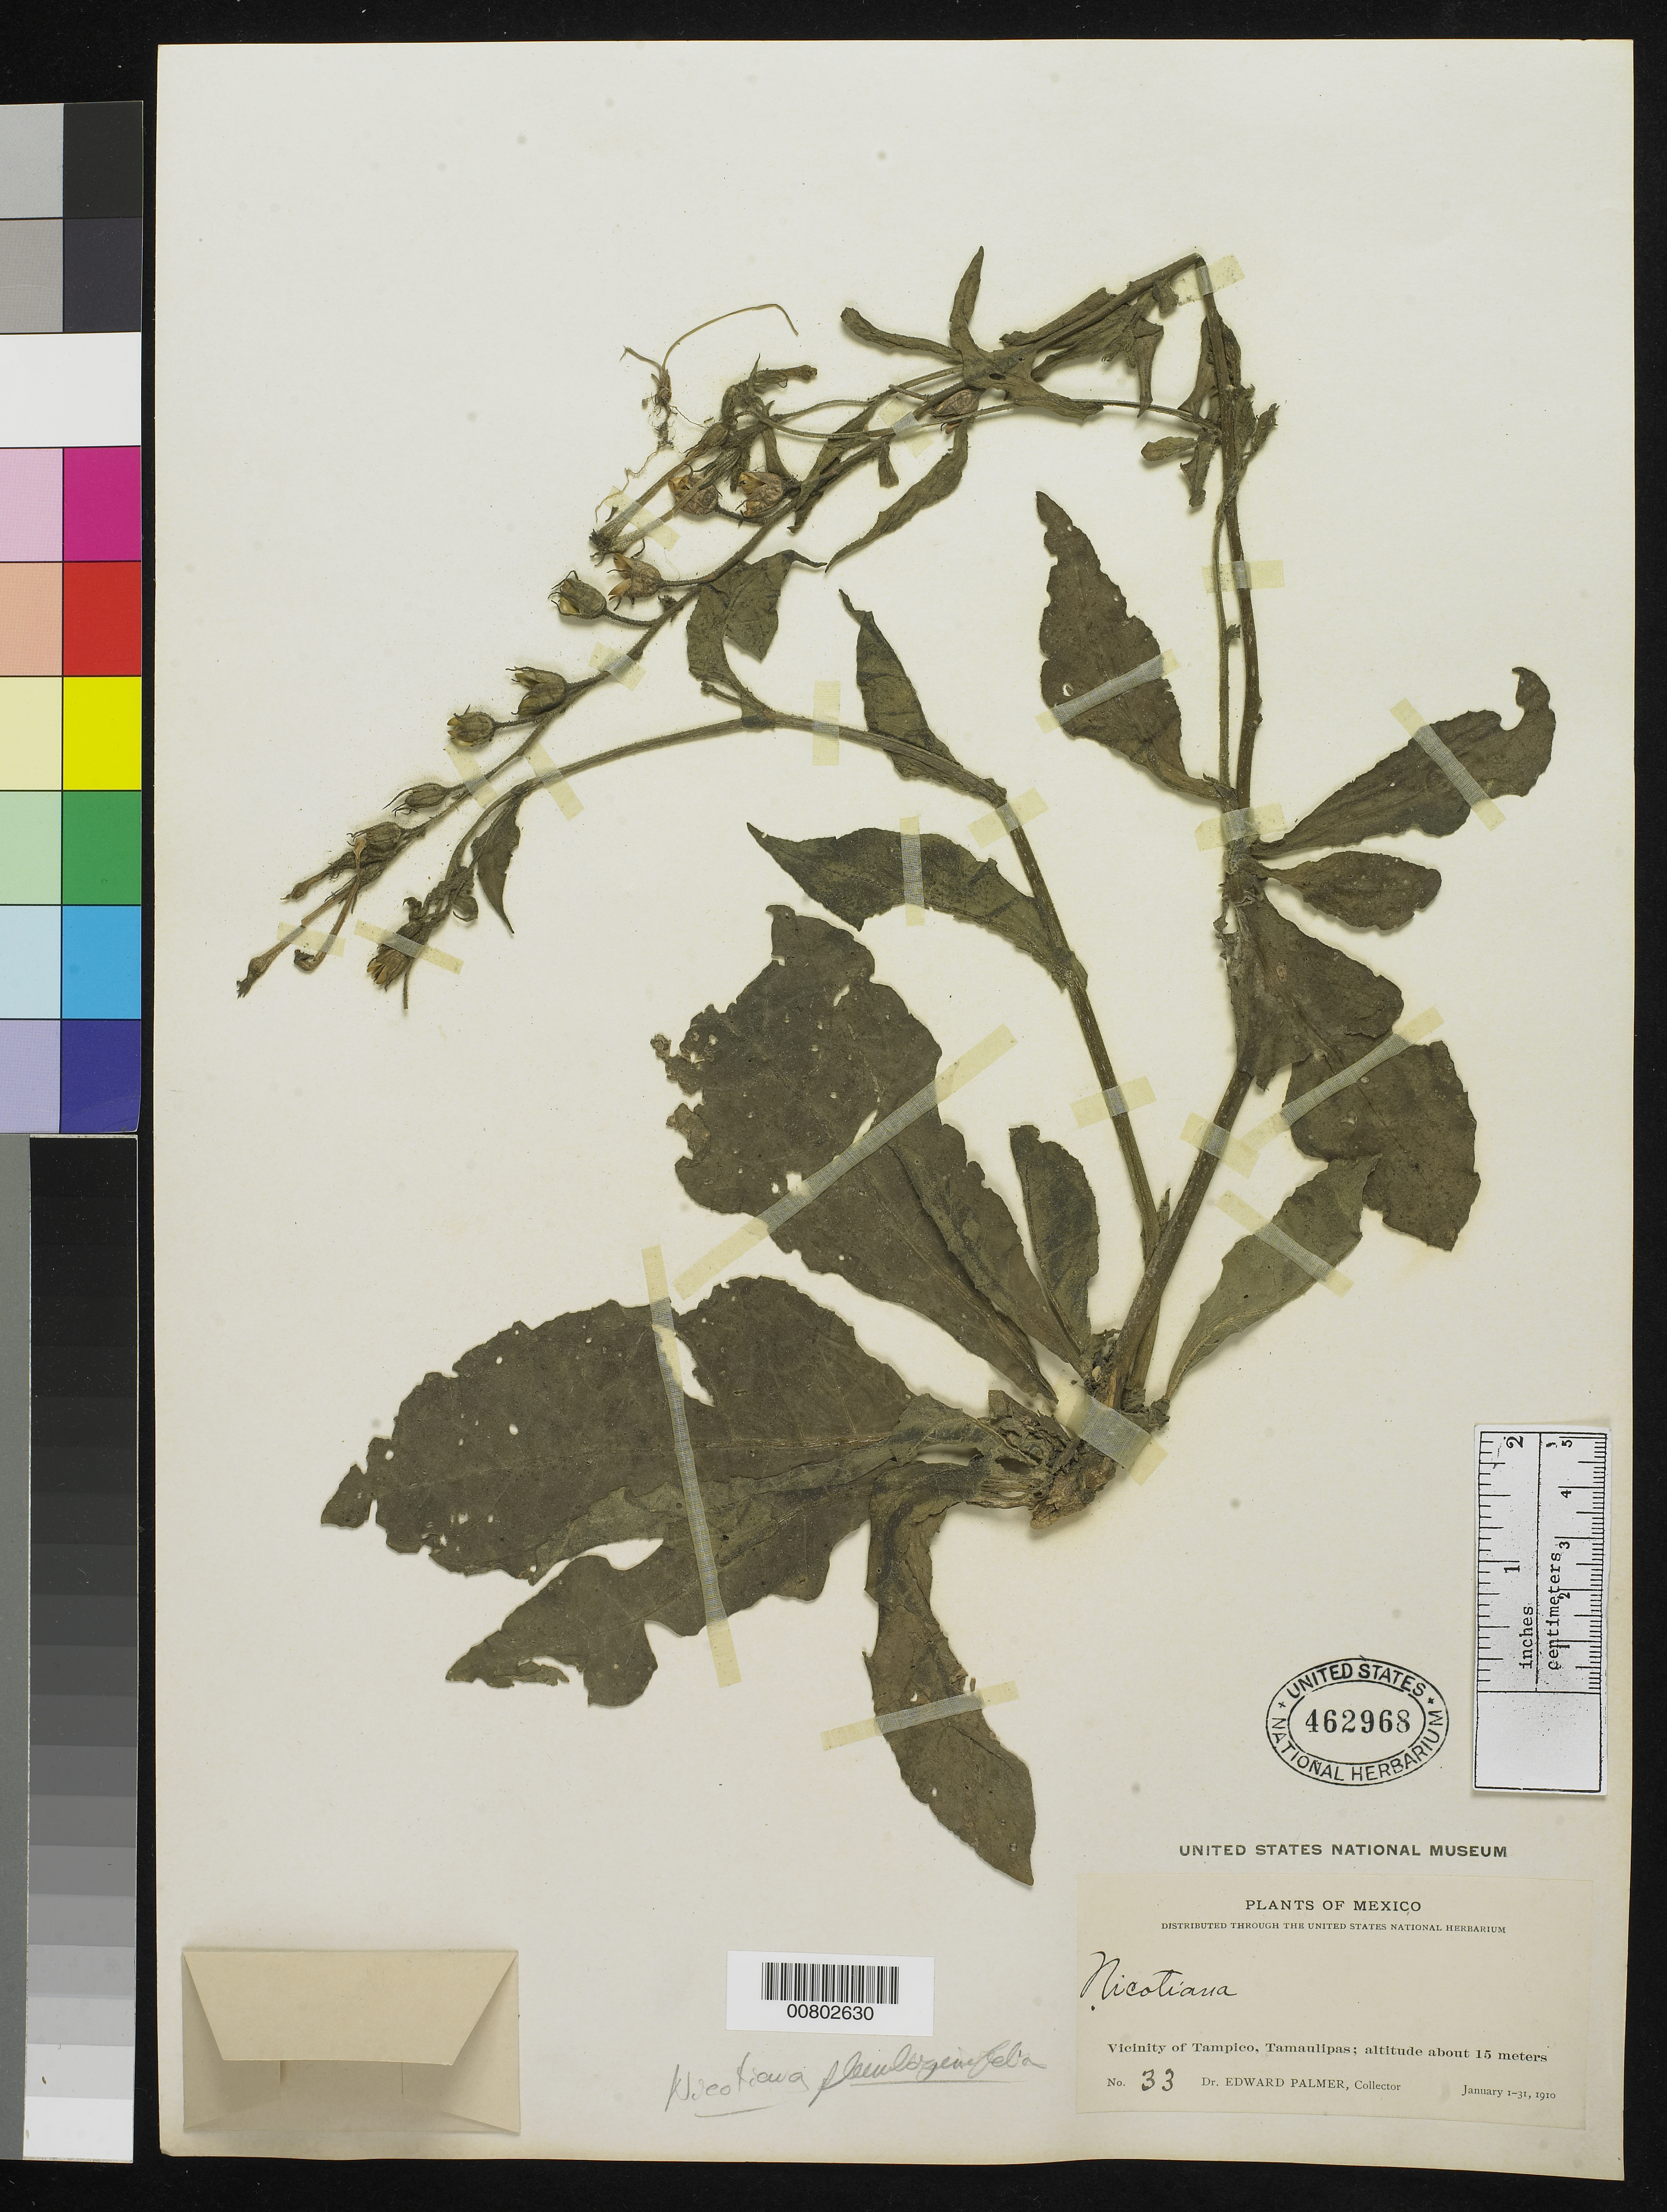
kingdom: Plantae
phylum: Tracheophyta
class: Magnoliopsida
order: Solanales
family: Solanaceae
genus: Nicotiana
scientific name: Nicotiana plumbaginifolia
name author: Viv.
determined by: Strong, Mark T., (BOT), Smithsonian Institution - National Museum of Natural History (UNITED STATES)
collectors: E. Palmer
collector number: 33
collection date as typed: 01 Jan 1910 to 31 Jan 1910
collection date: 1910-01-01/1910-01-31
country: Mexico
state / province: Tamaulipas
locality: Vicinity of Tampico, Tamaulipas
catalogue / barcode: US 462968